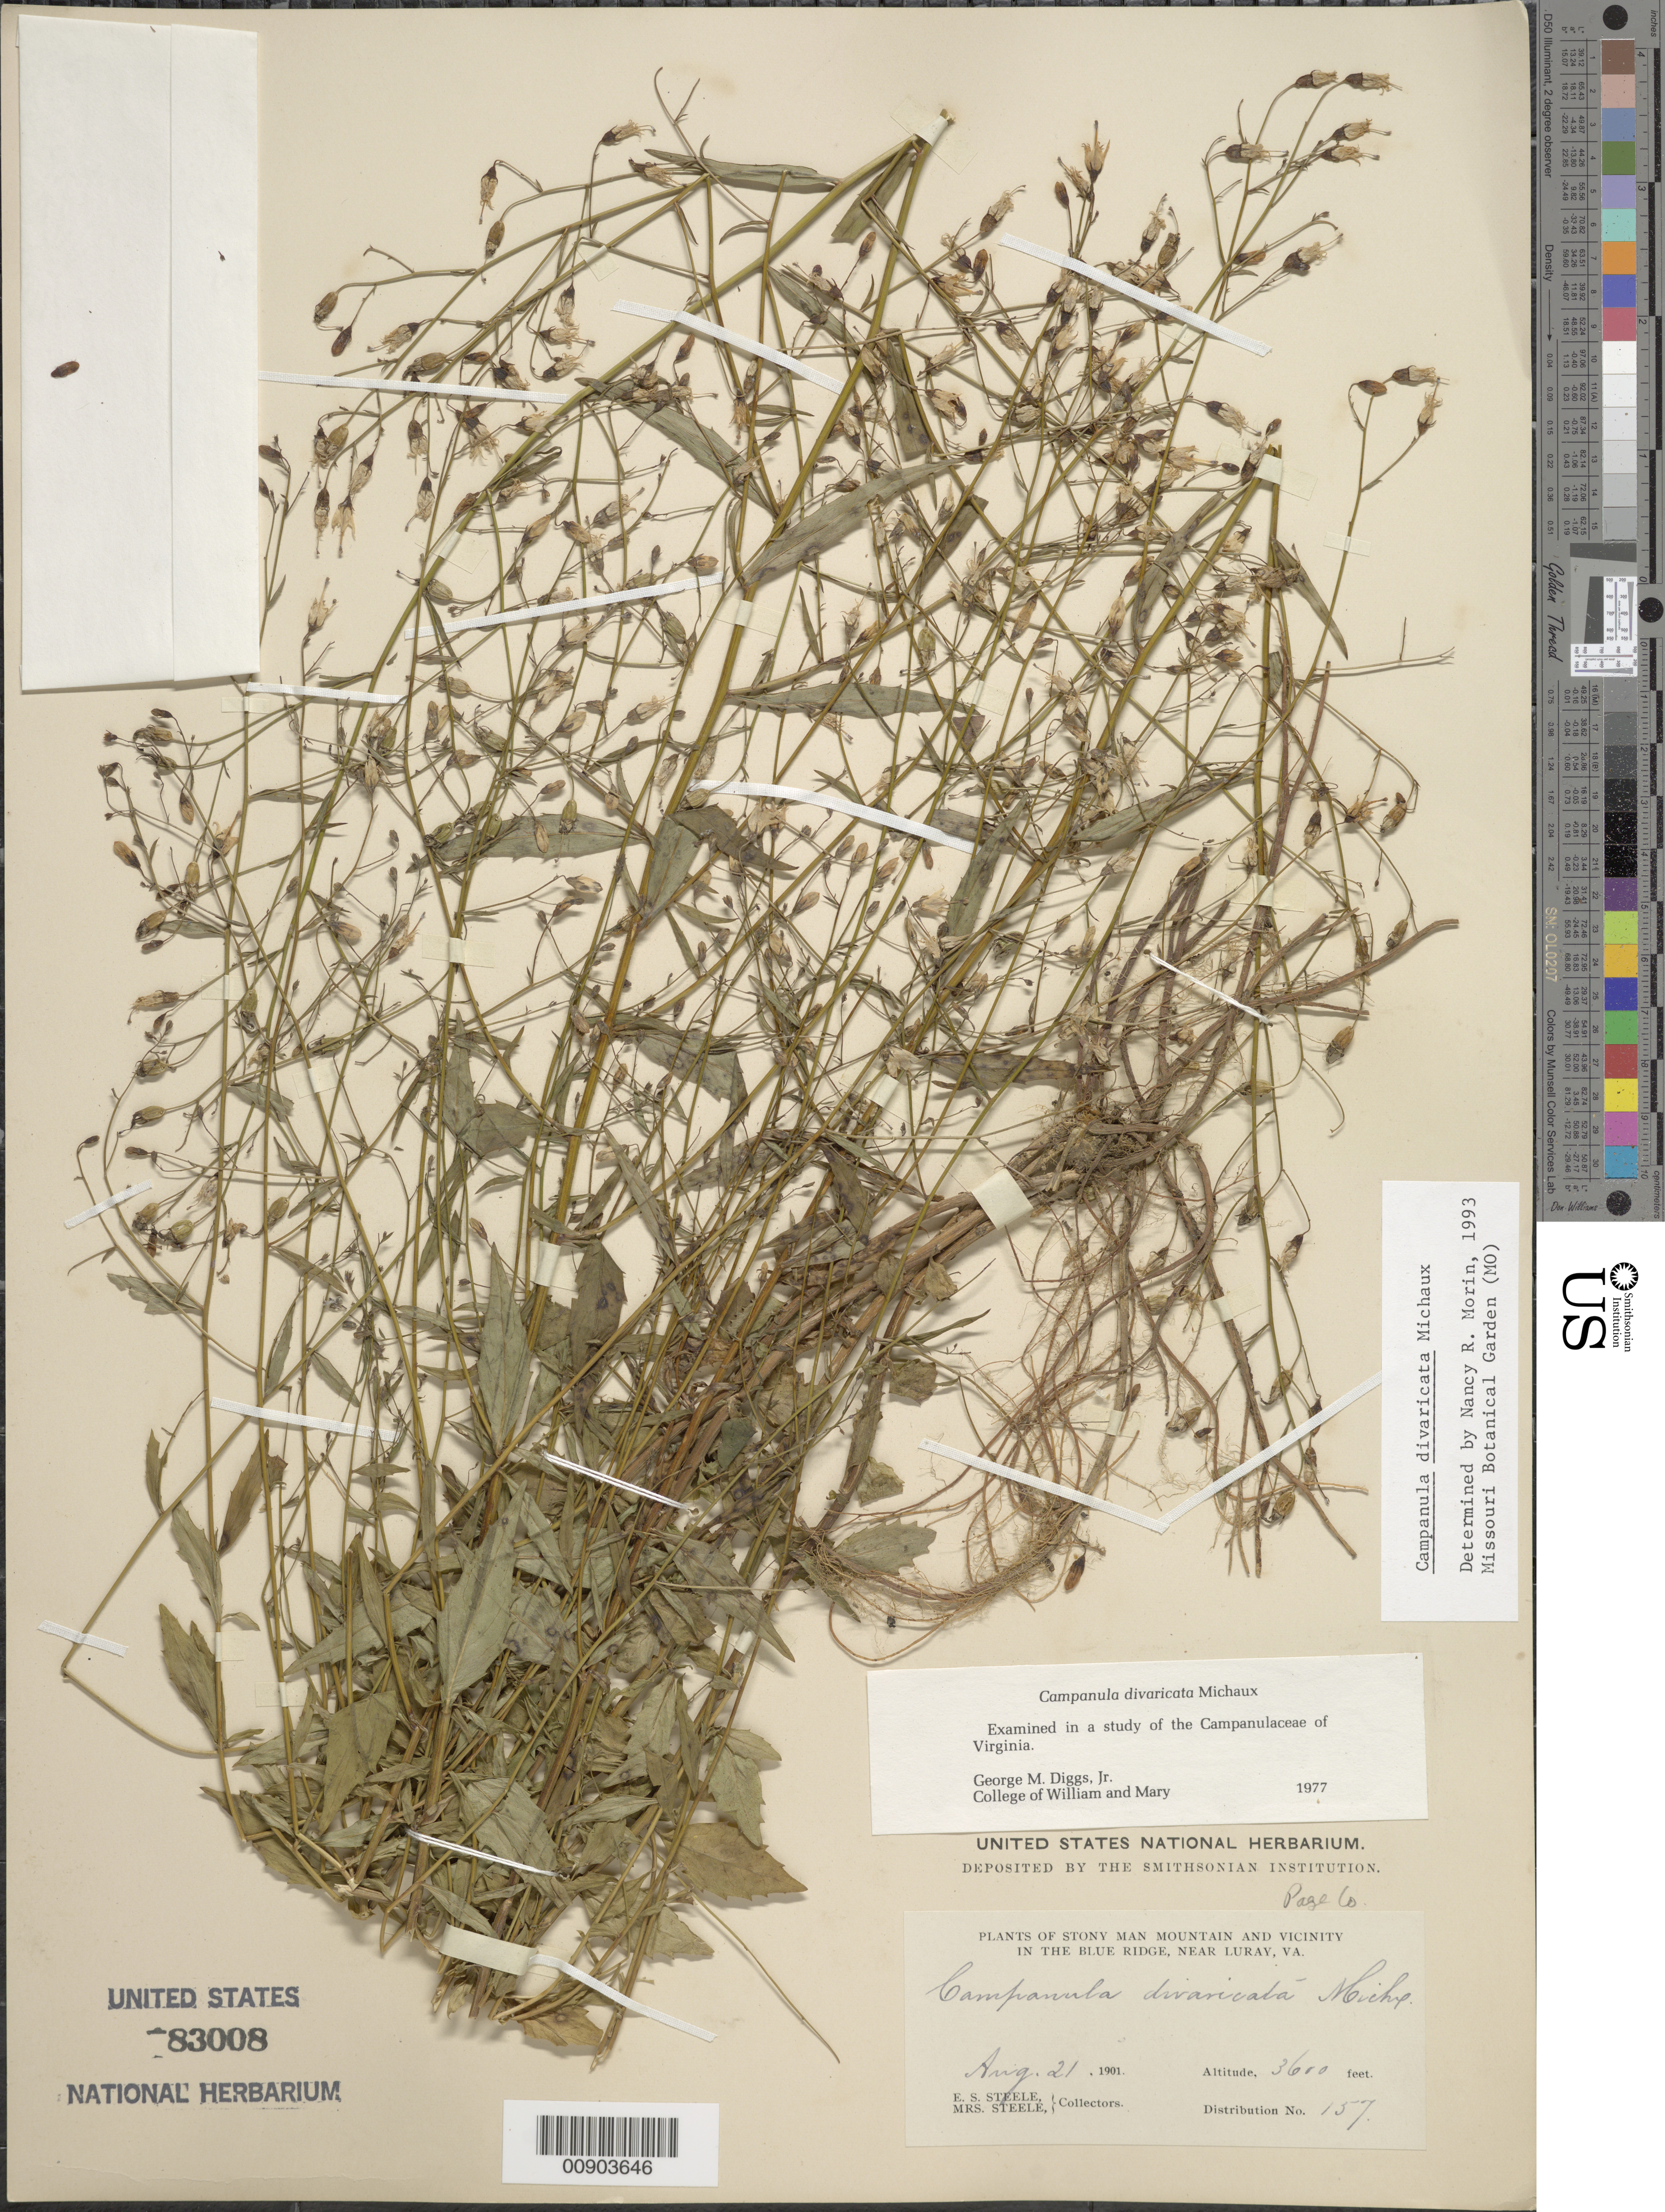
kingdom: Plantae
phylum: Tracheophyta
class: Magnoliopsida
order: Asterales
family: Campanulaceae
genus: Campanula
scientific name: Campanula divaricata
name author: Michx.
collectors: E. Steele & Mrs. E. S. Steele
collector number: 157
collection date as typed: Aug. 21, 1901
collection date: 1901-08-21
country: United States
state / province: Virginia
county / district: Page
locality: Stony Man Mountain and vicinity in the Blue Ridge, near Luray.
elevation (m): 1097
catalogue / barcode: US 83008